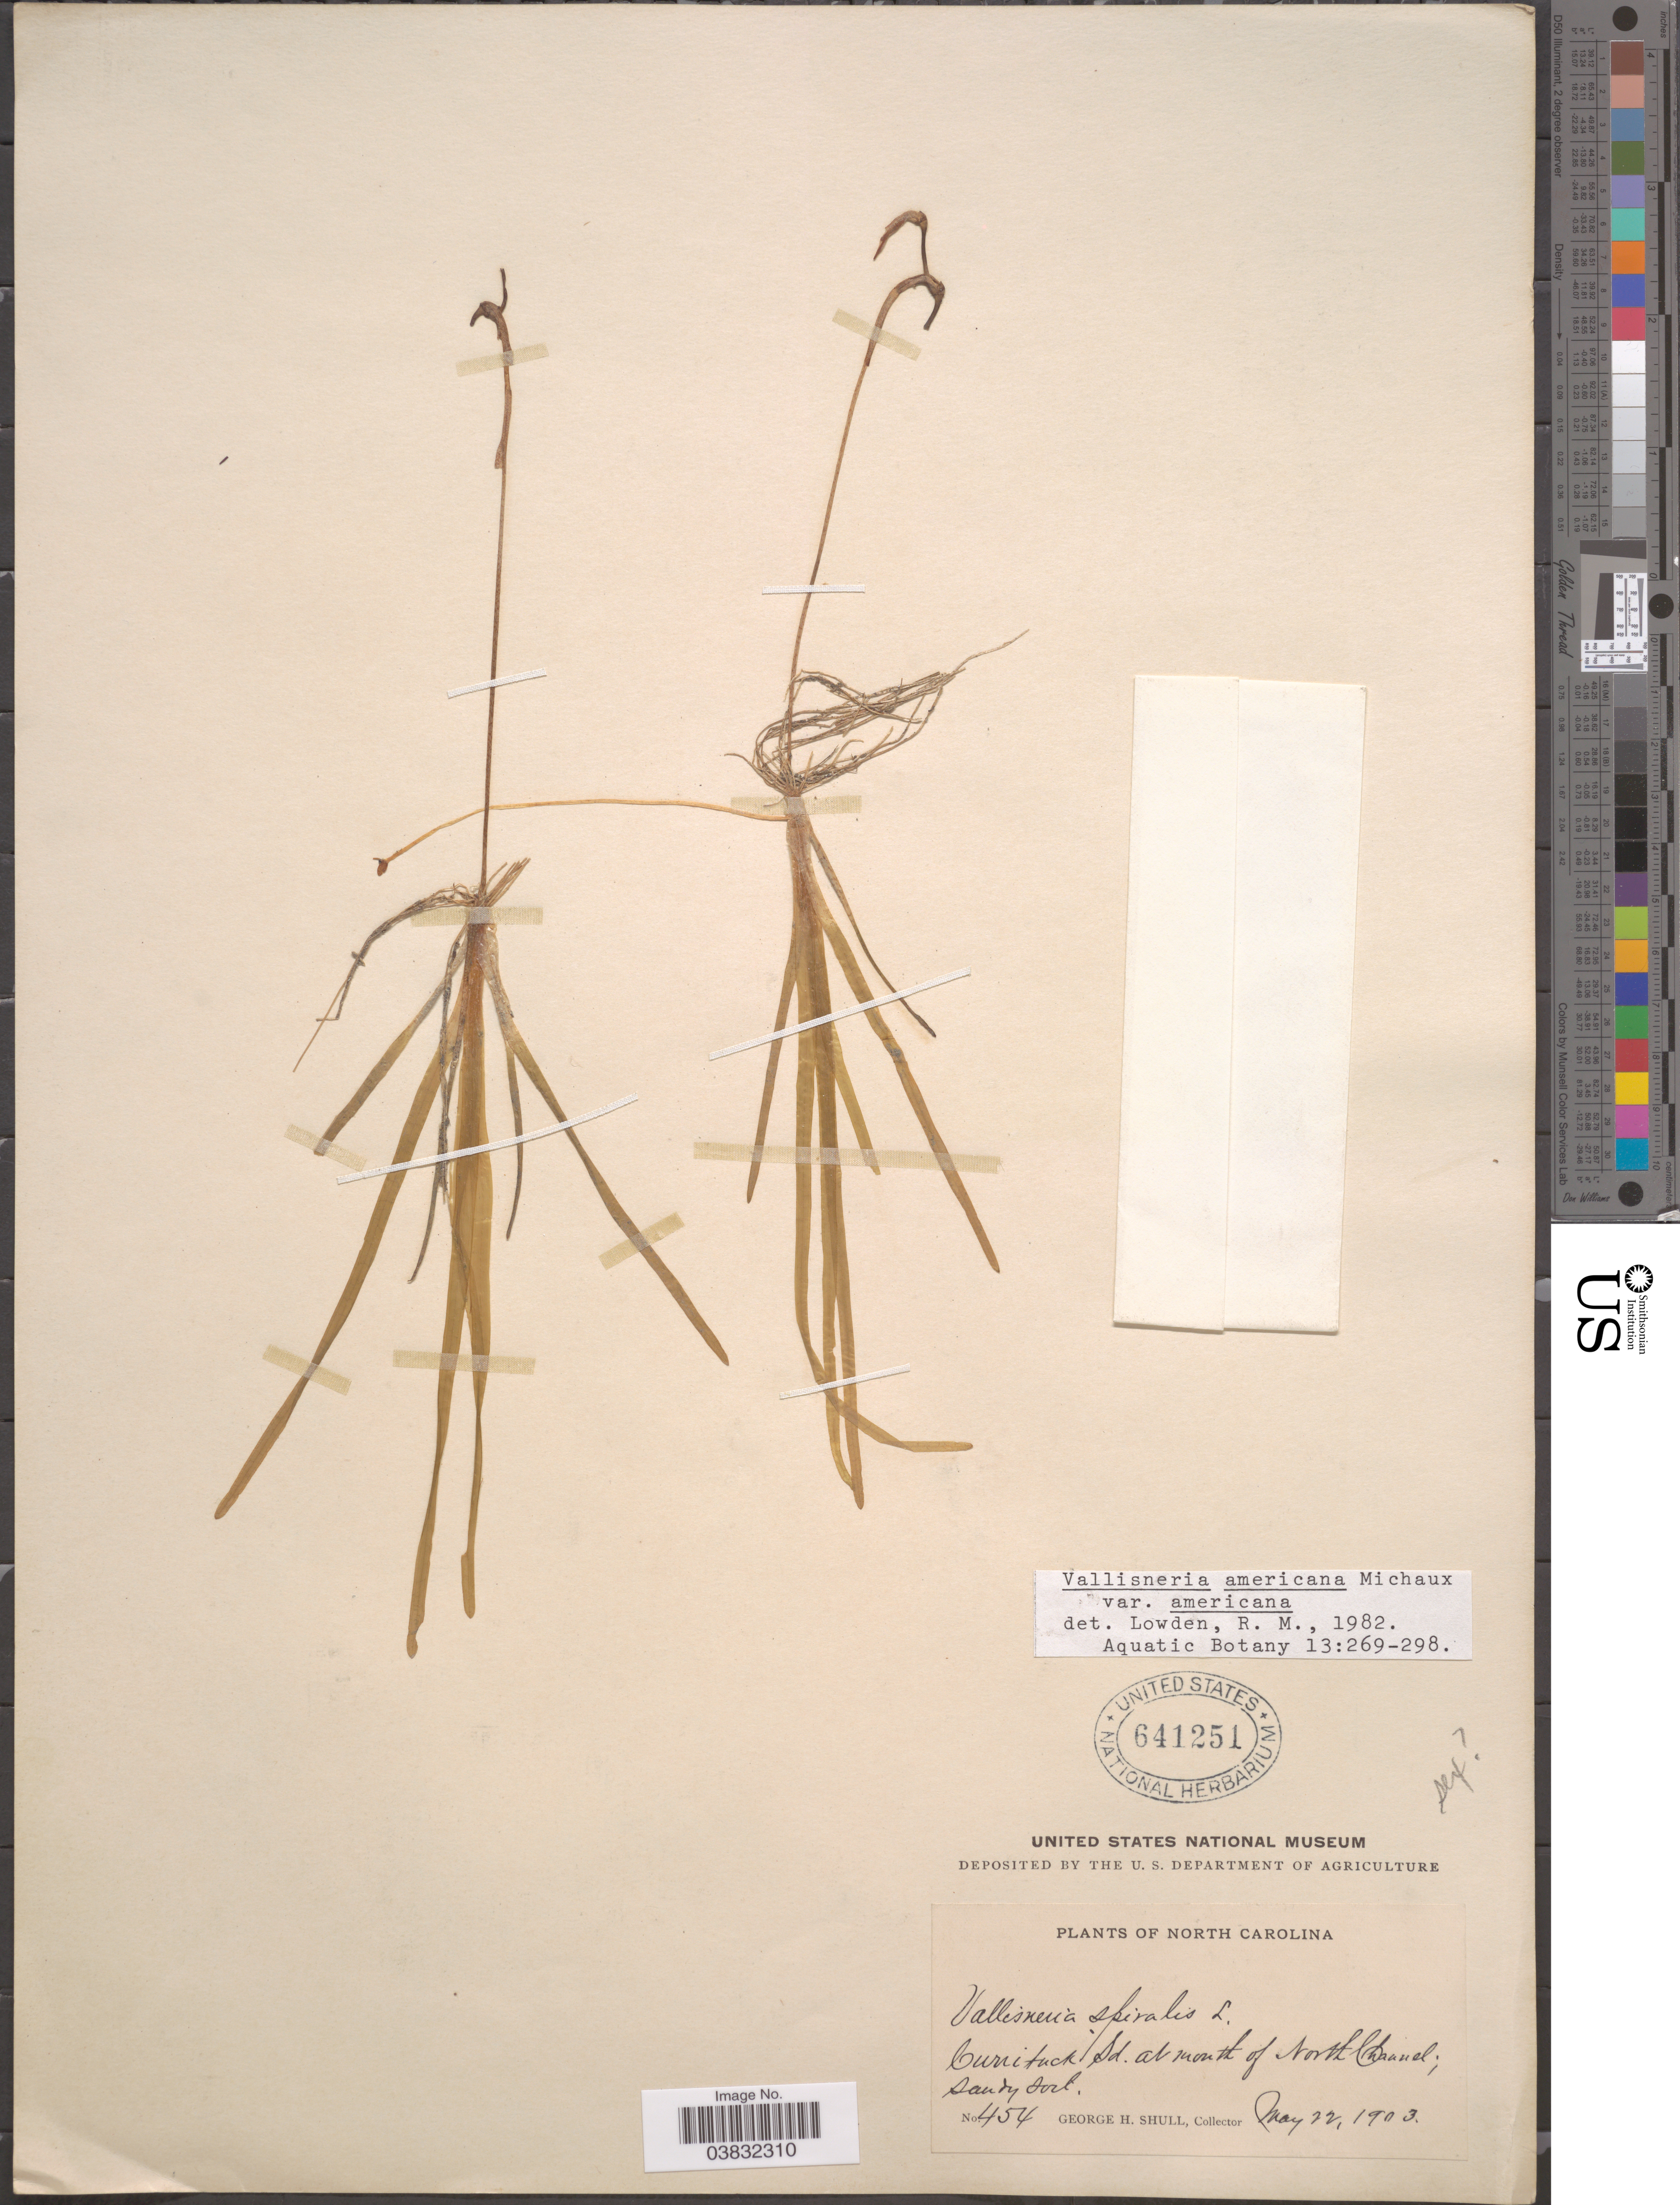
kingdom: Plantae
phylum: Tracheophyta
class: Liliopsida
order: Alismatales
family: Hydrocharitaceae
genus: Vallisneria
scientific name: Vallisneria americana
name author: Michx.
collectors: G. H. Shull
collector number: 454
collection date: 1903-05-22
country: United States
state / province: North Carolina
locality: Currituck Id. at mouth of North Channel.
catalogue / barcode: US 641251